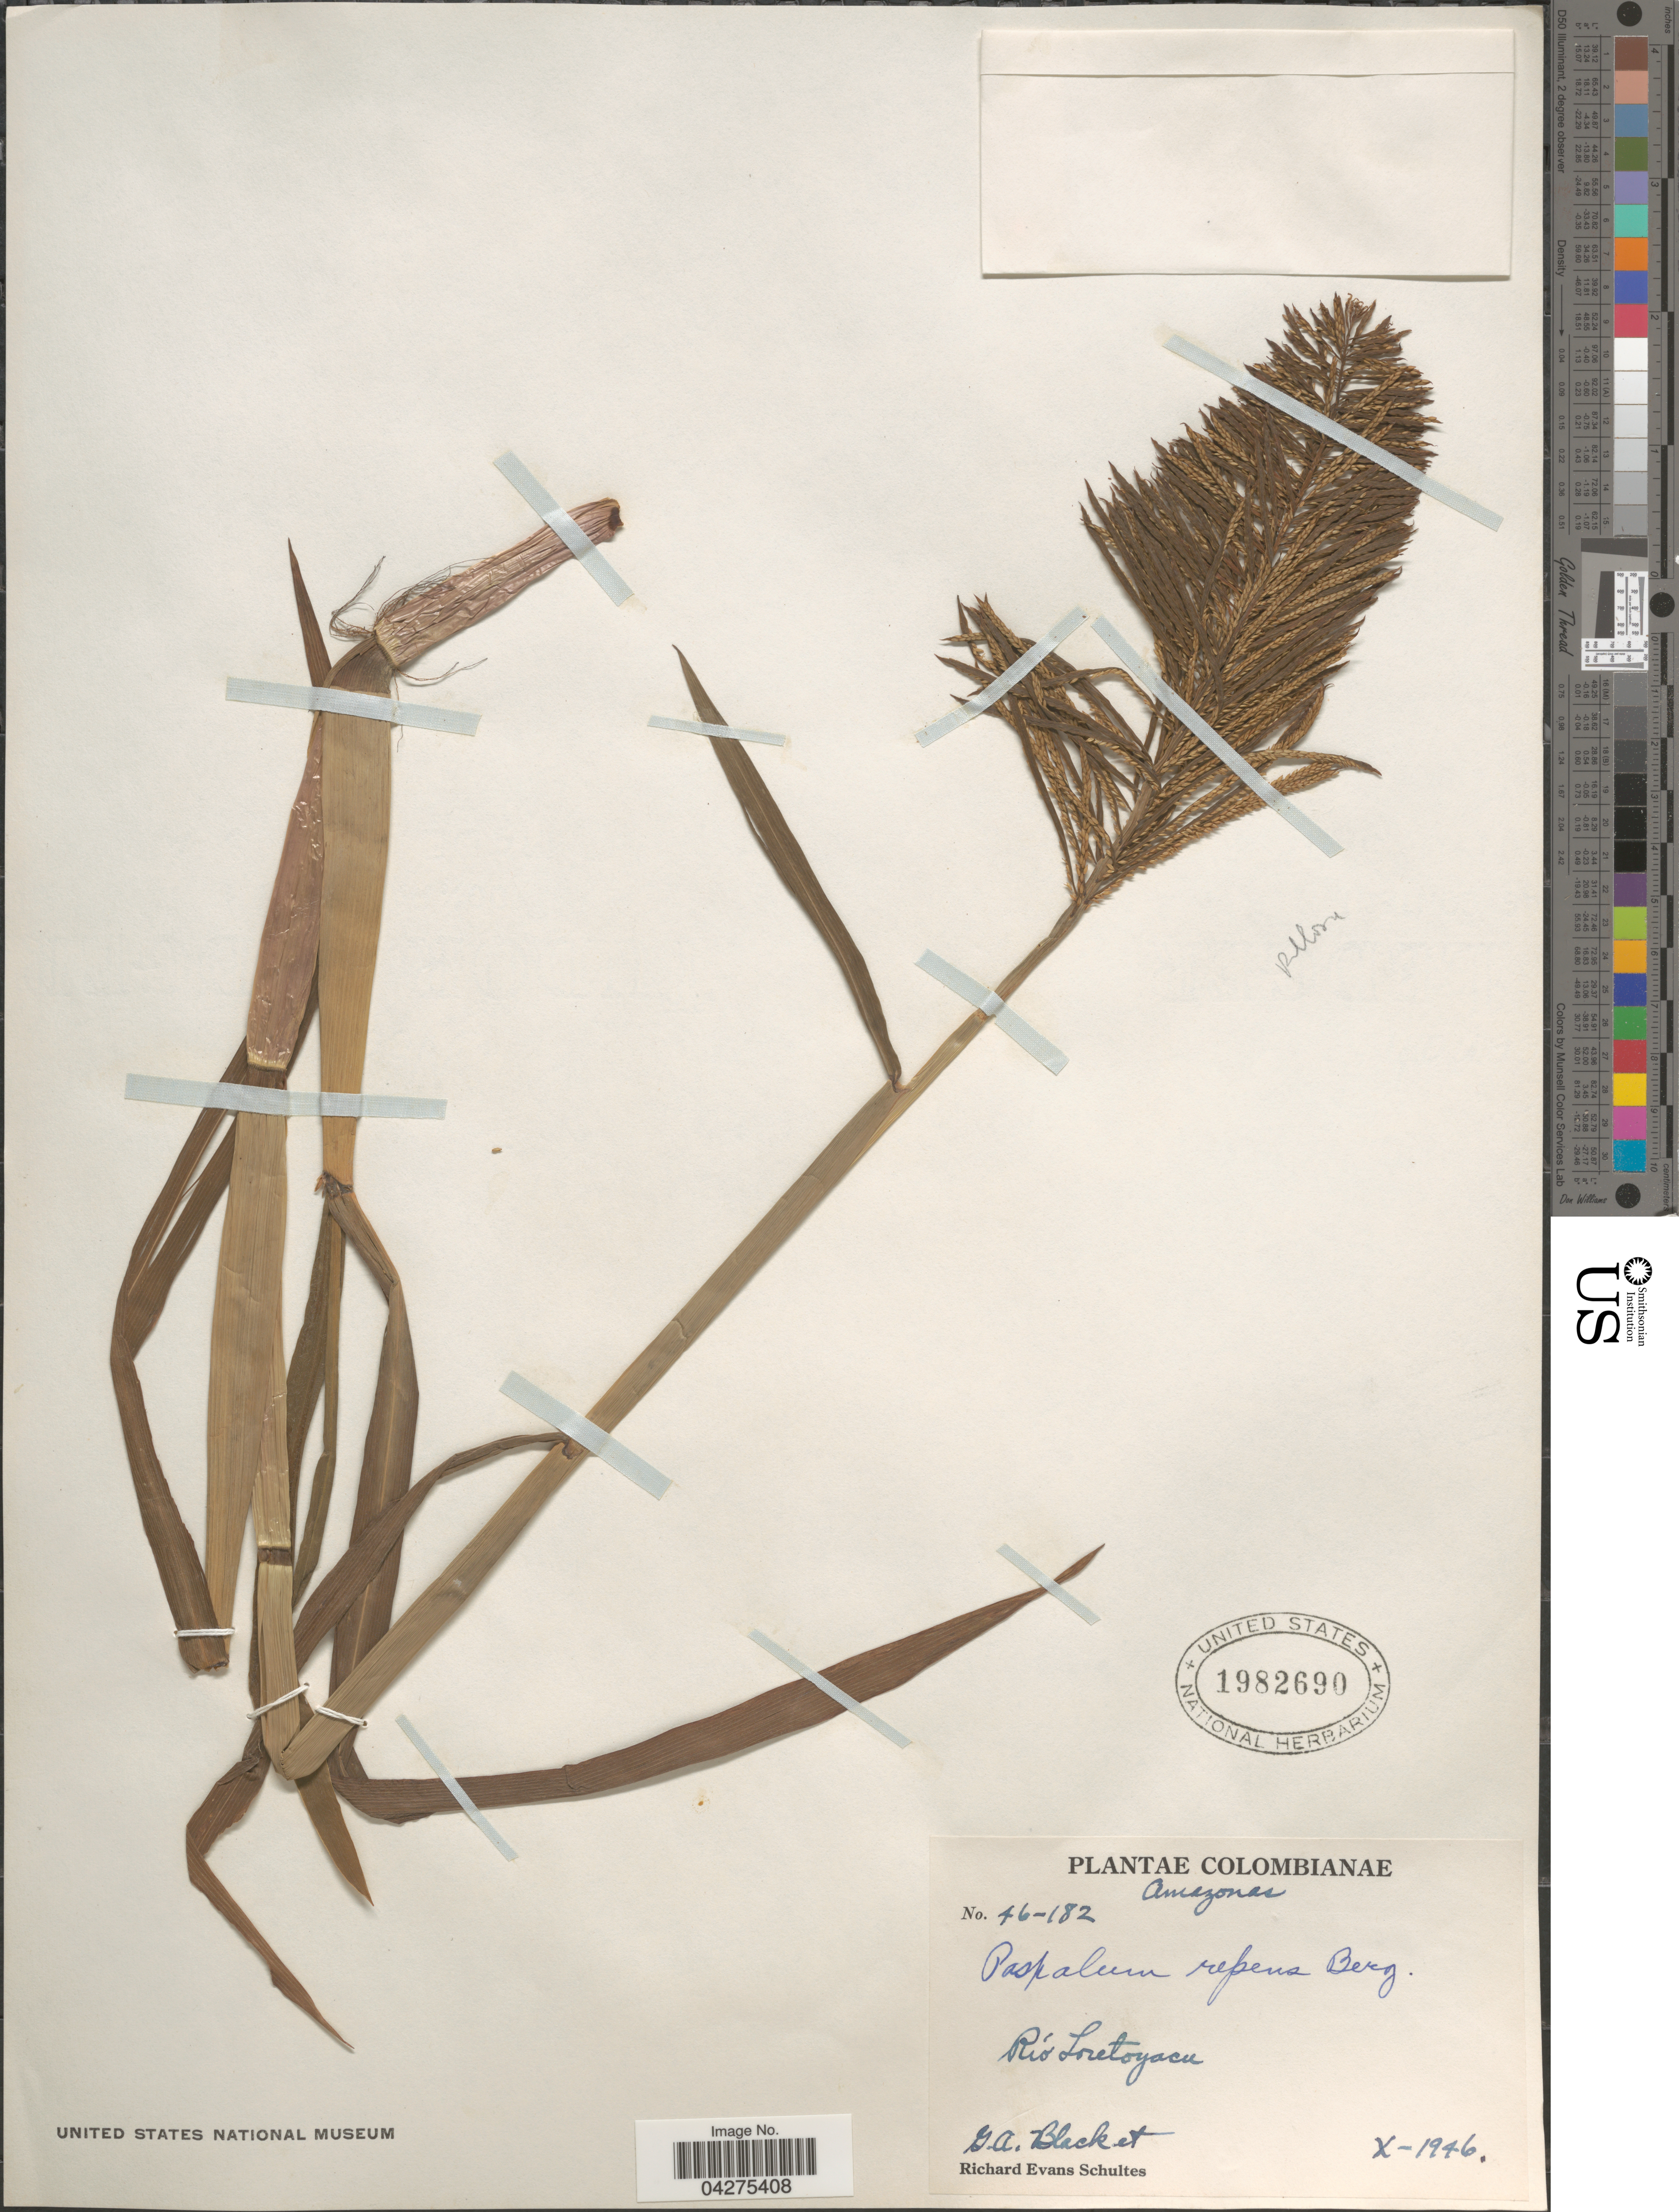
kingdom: Plantae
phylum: Tracheophyta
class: Liliopsida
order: Poales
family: Poaceae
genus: Paspalum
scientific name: Paspalum repens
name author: P.J. Bergius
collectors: G. A. Black & R. E. Schultes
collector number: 46-182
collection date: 1946-10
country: Colombia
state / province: Amazônas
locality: Río Loretoyacu.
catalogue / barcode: US 1982690